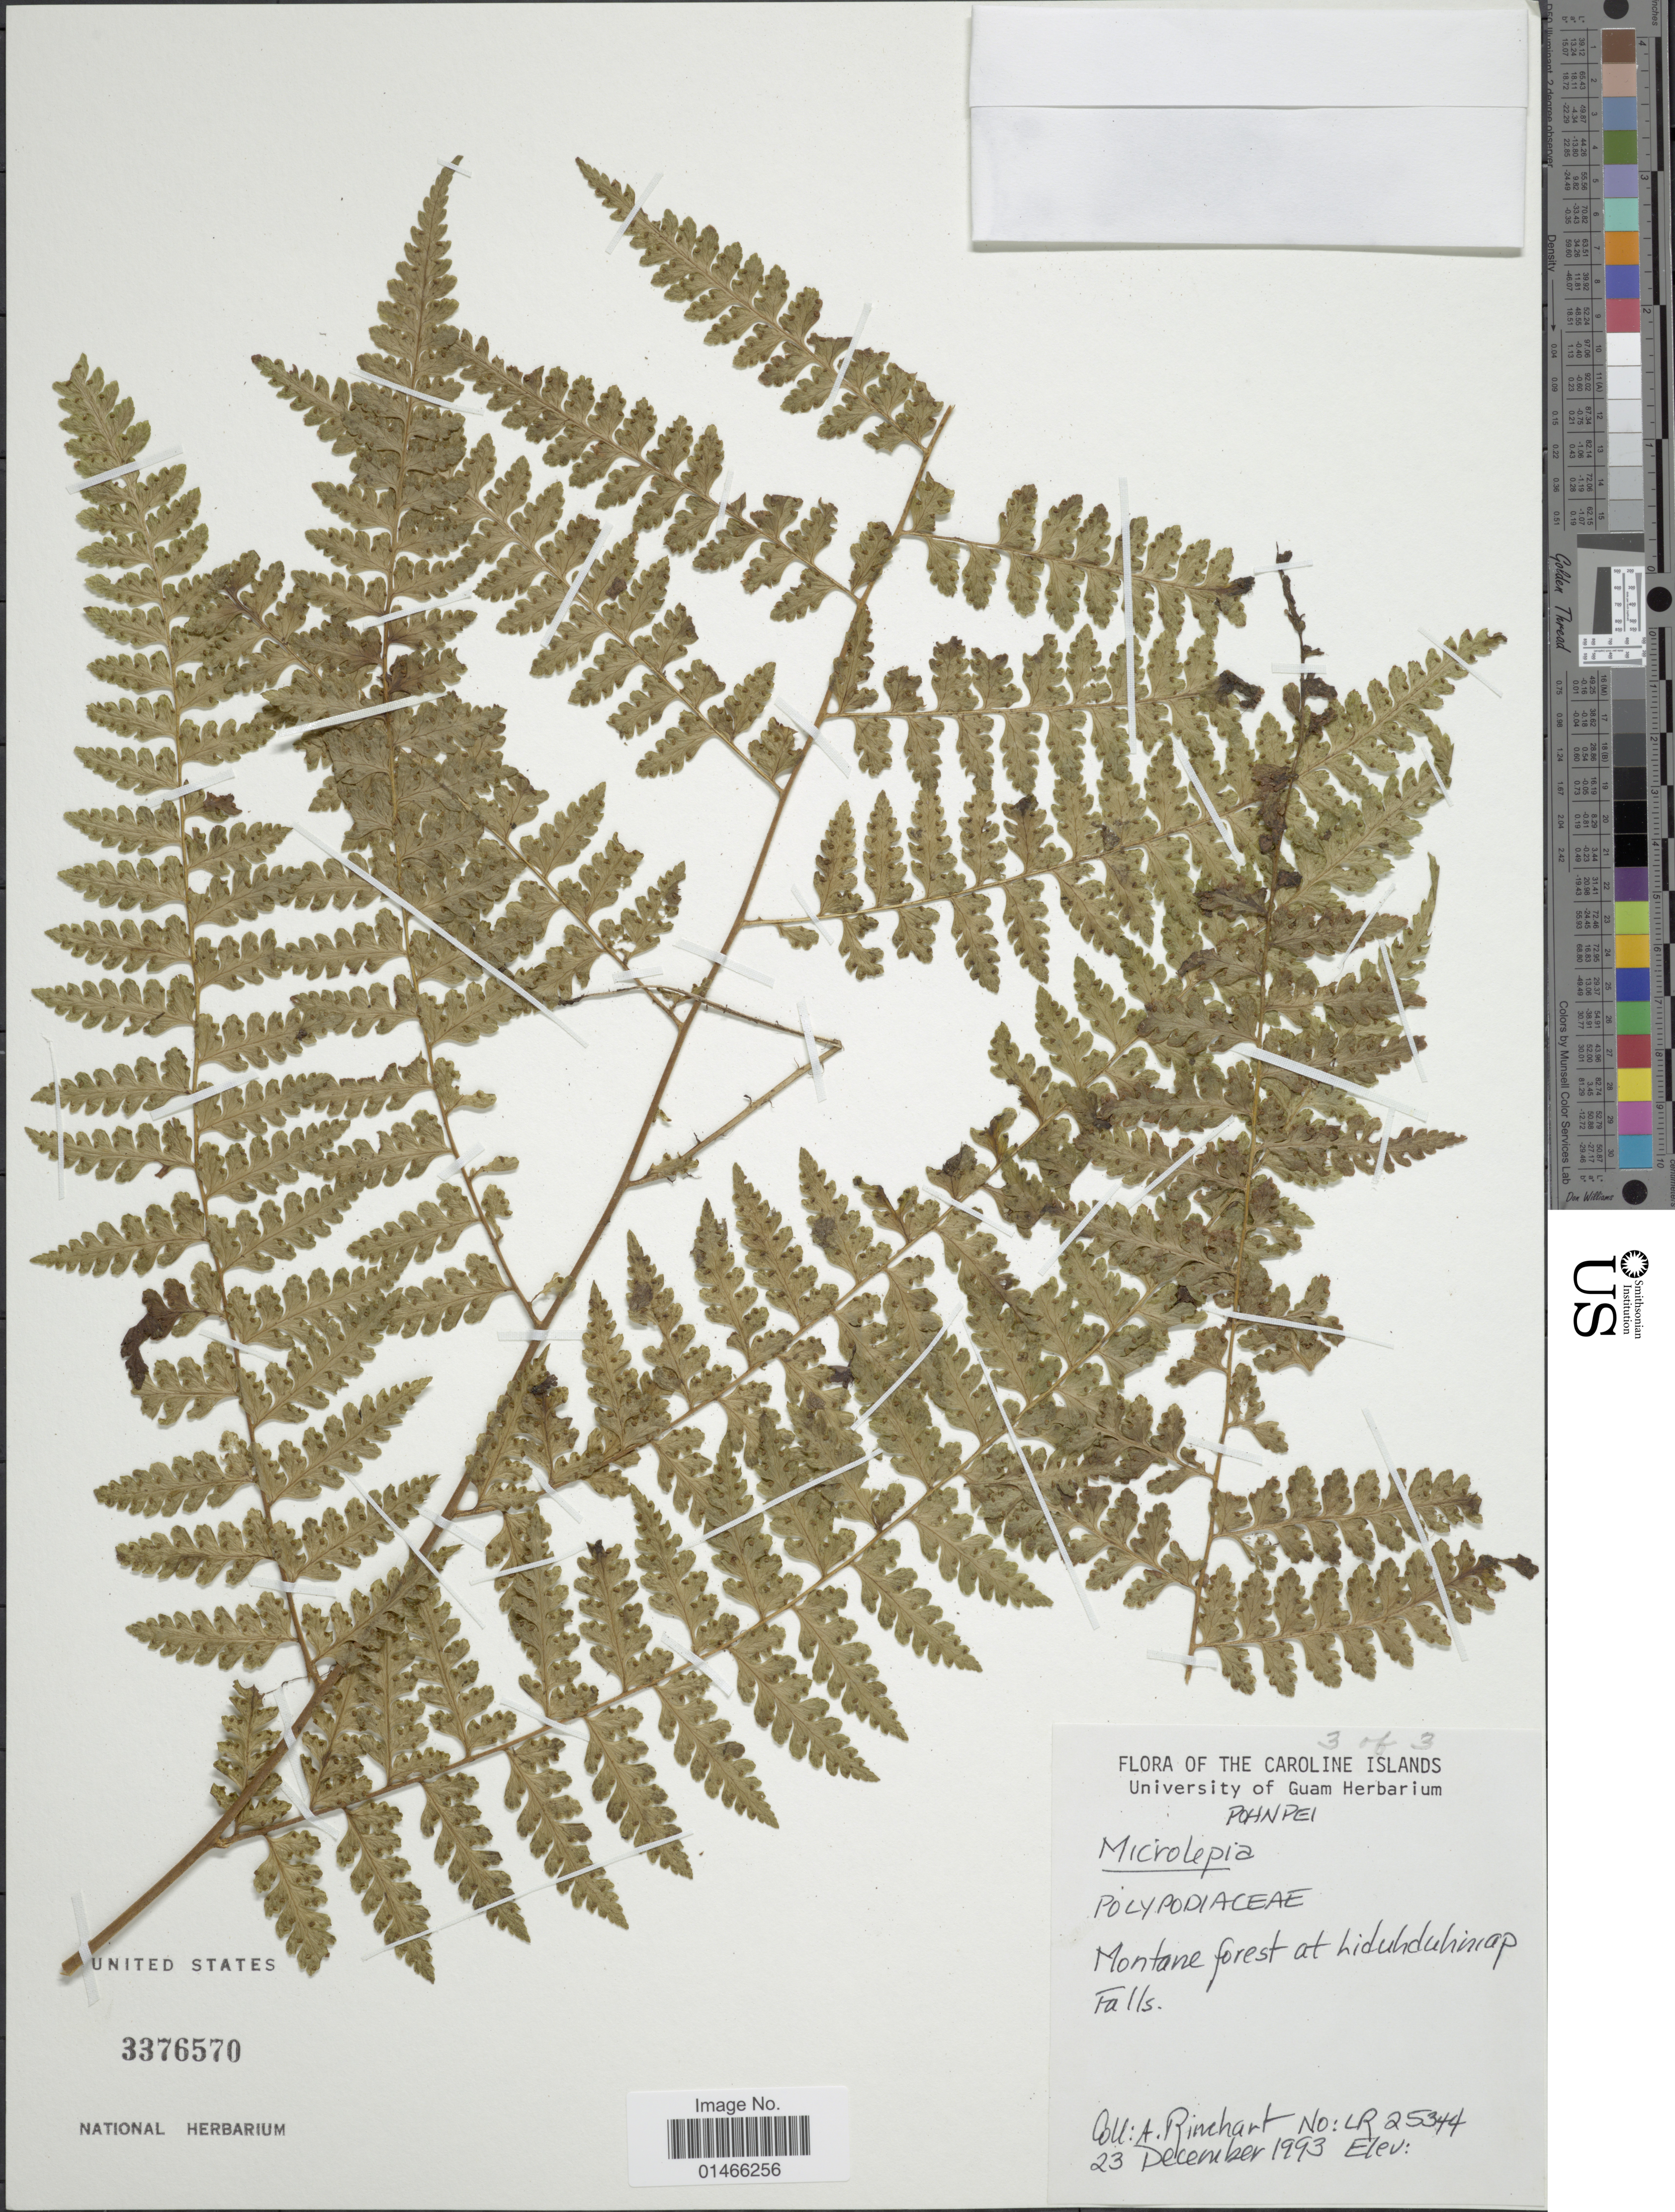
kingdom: Plantae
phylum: Tracheophyta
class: Polypodiopsida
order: Polypodiales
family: Dennstaedtiaceae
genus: Microlepia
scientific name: Microlepia sp.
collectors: A. Rinehart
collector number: LR25344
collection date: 1993-12-23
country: Micronesia, Federated States of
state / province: Pohnpei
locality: The Caroline Islands. Montane forest at Liduhduhirap Falls. [interpreted]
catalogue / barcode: US 3376570